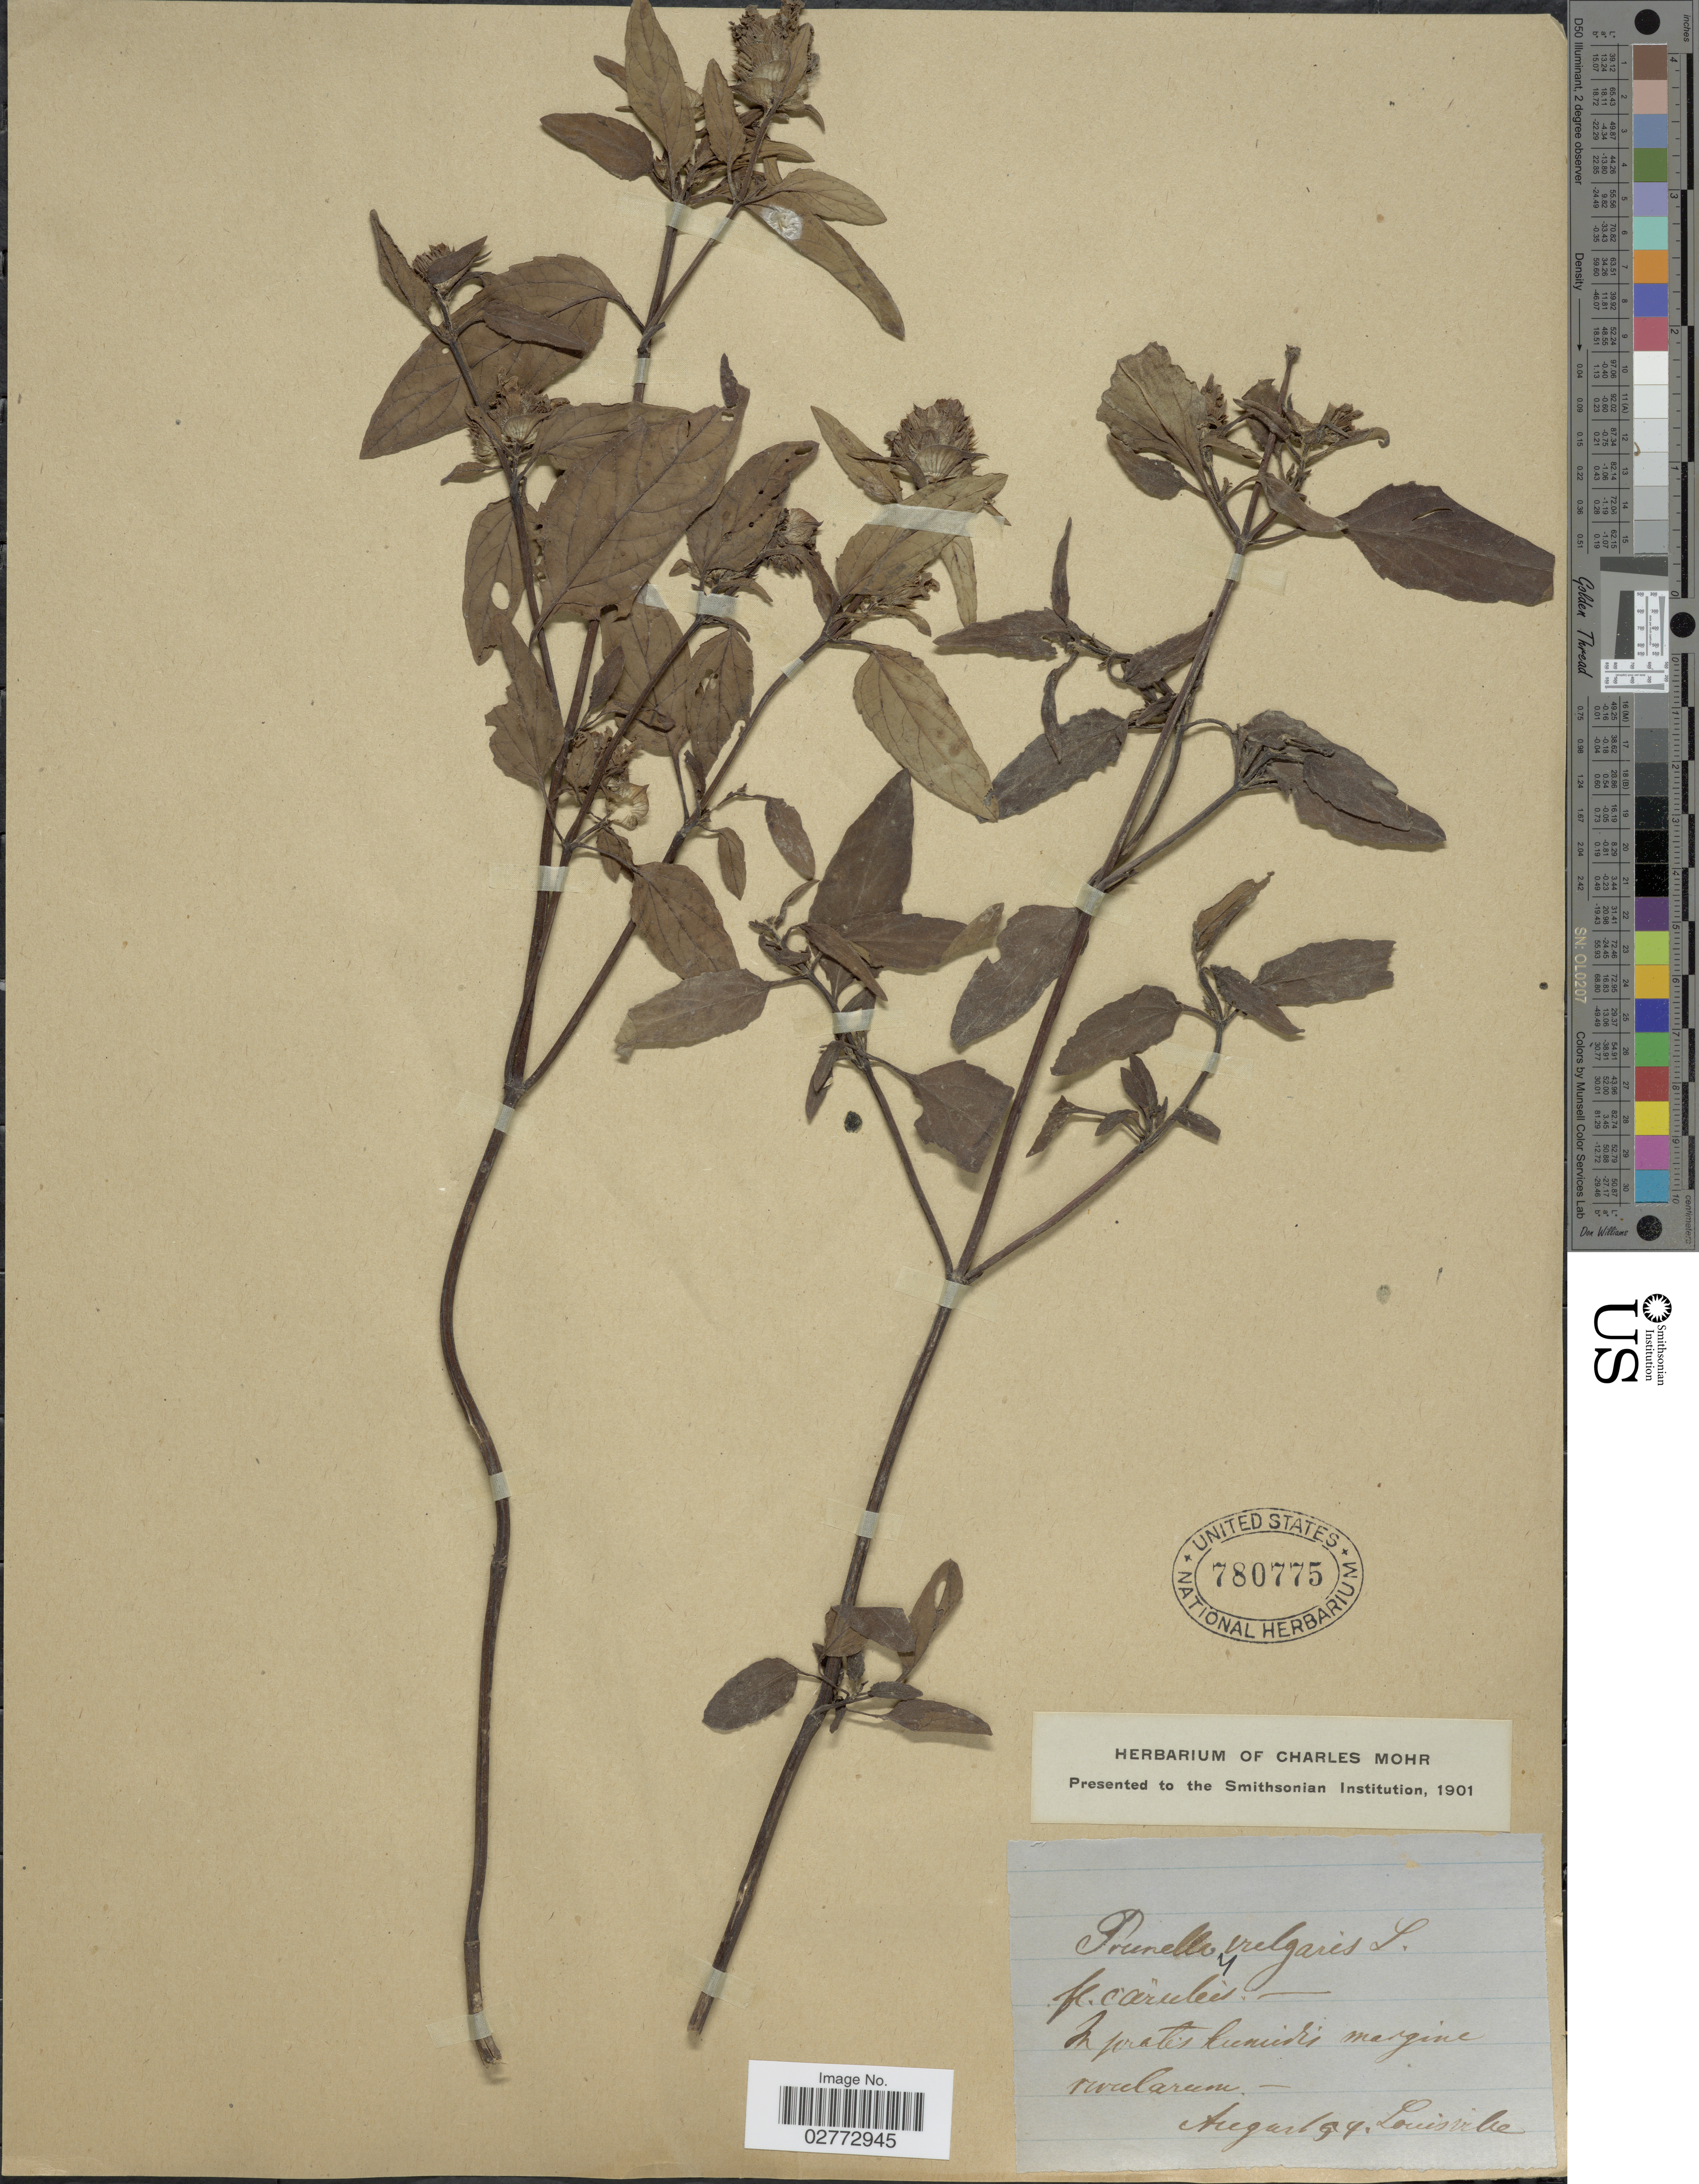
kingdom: Plantae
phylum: Tracheophyta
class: Magnoliopsida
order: Lamiales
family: Lamiaceae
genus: Prunella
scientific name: Prunella vulgaris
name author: L.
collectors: ex herb. Charles Mohr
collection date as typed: Transcribed d/m/y: /8/94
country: United States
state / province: Kentucky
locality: In pratis humidis margine rivelarum. Louisville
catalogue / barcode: US 780775